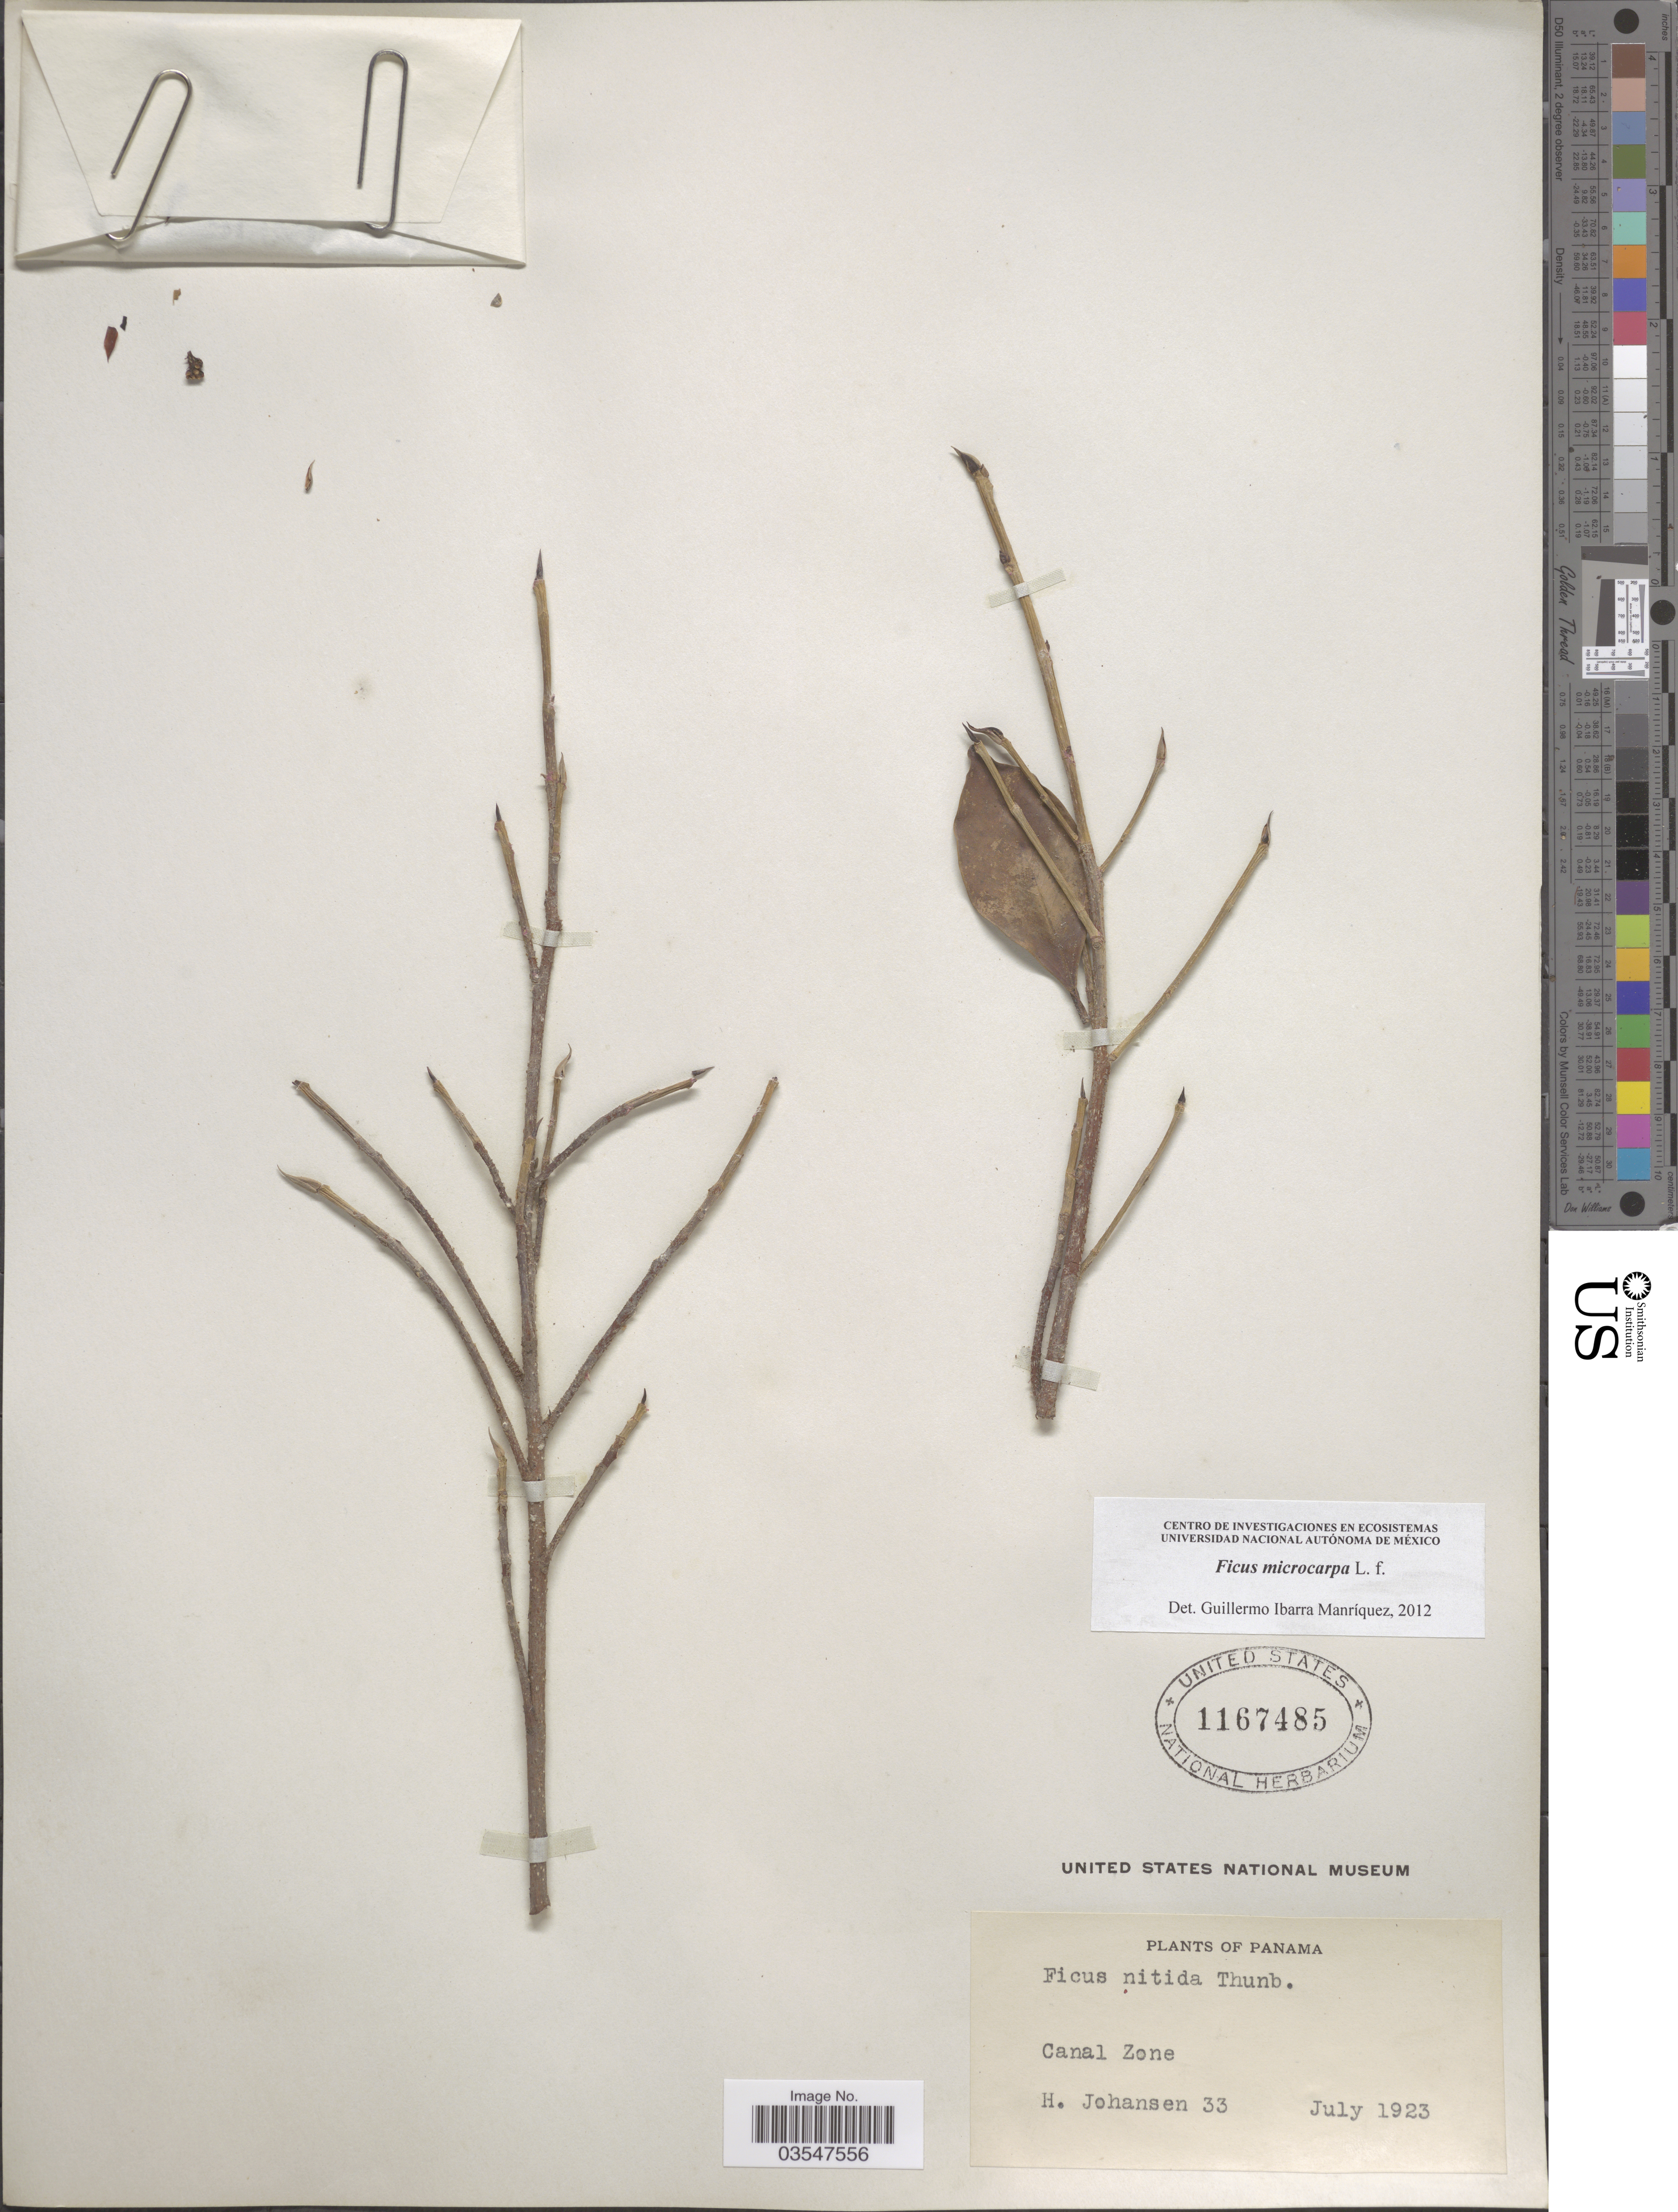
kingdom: Plantae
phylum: Tracheophyta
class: Magnoliopsida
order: Rosales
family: Moraceae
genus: Ficus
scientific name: Ficus microcarpa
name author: L. f.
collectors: H. Johansen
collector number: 33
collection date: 1923-07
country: Panama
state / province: Colón / Panamá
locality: Canal Zone.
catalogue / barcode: US 1167485